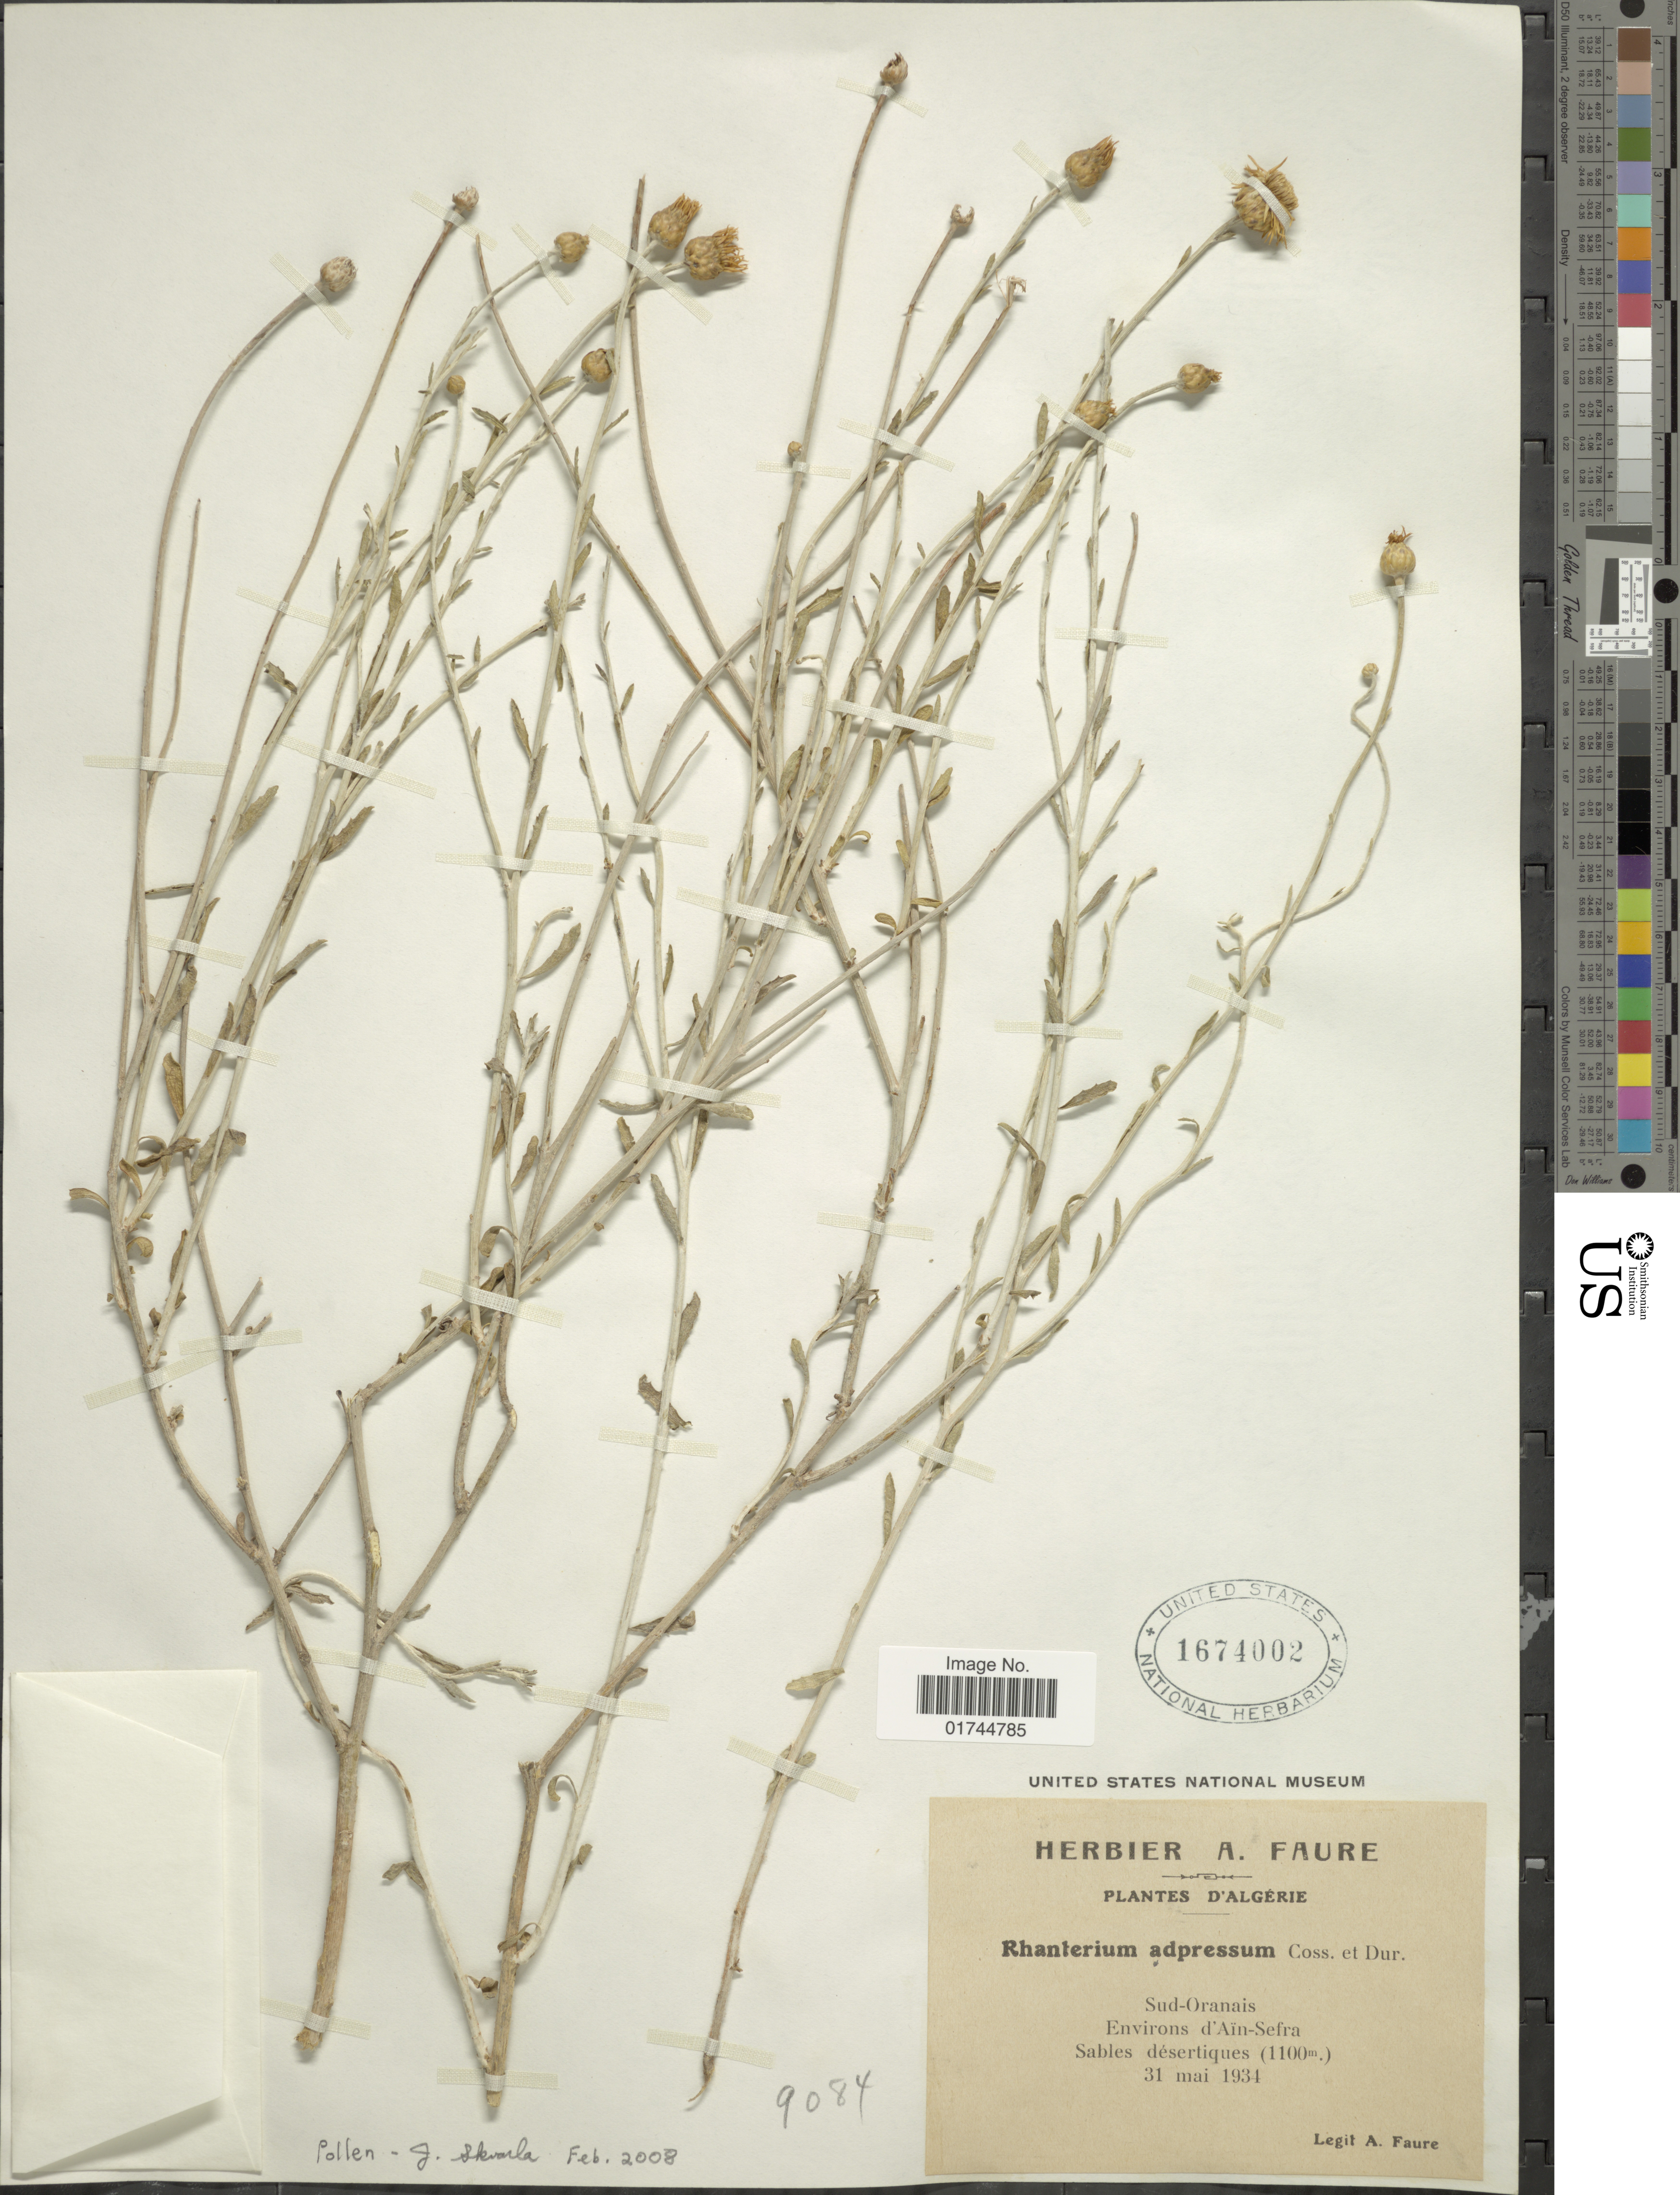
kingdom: Plantae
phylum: Tracheophyta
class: Magnoliopsida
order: Asterales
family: Asteraceae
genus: Rhanterium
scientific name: Rhanterium adpressum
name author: Coss. & Durieu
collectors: A. Faure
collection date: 1934-05-31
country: Algeria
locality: Sud-Oranais, Environs d'Ain-Sefra, Sables desertiques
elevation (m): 1100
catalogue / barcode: US 1674002